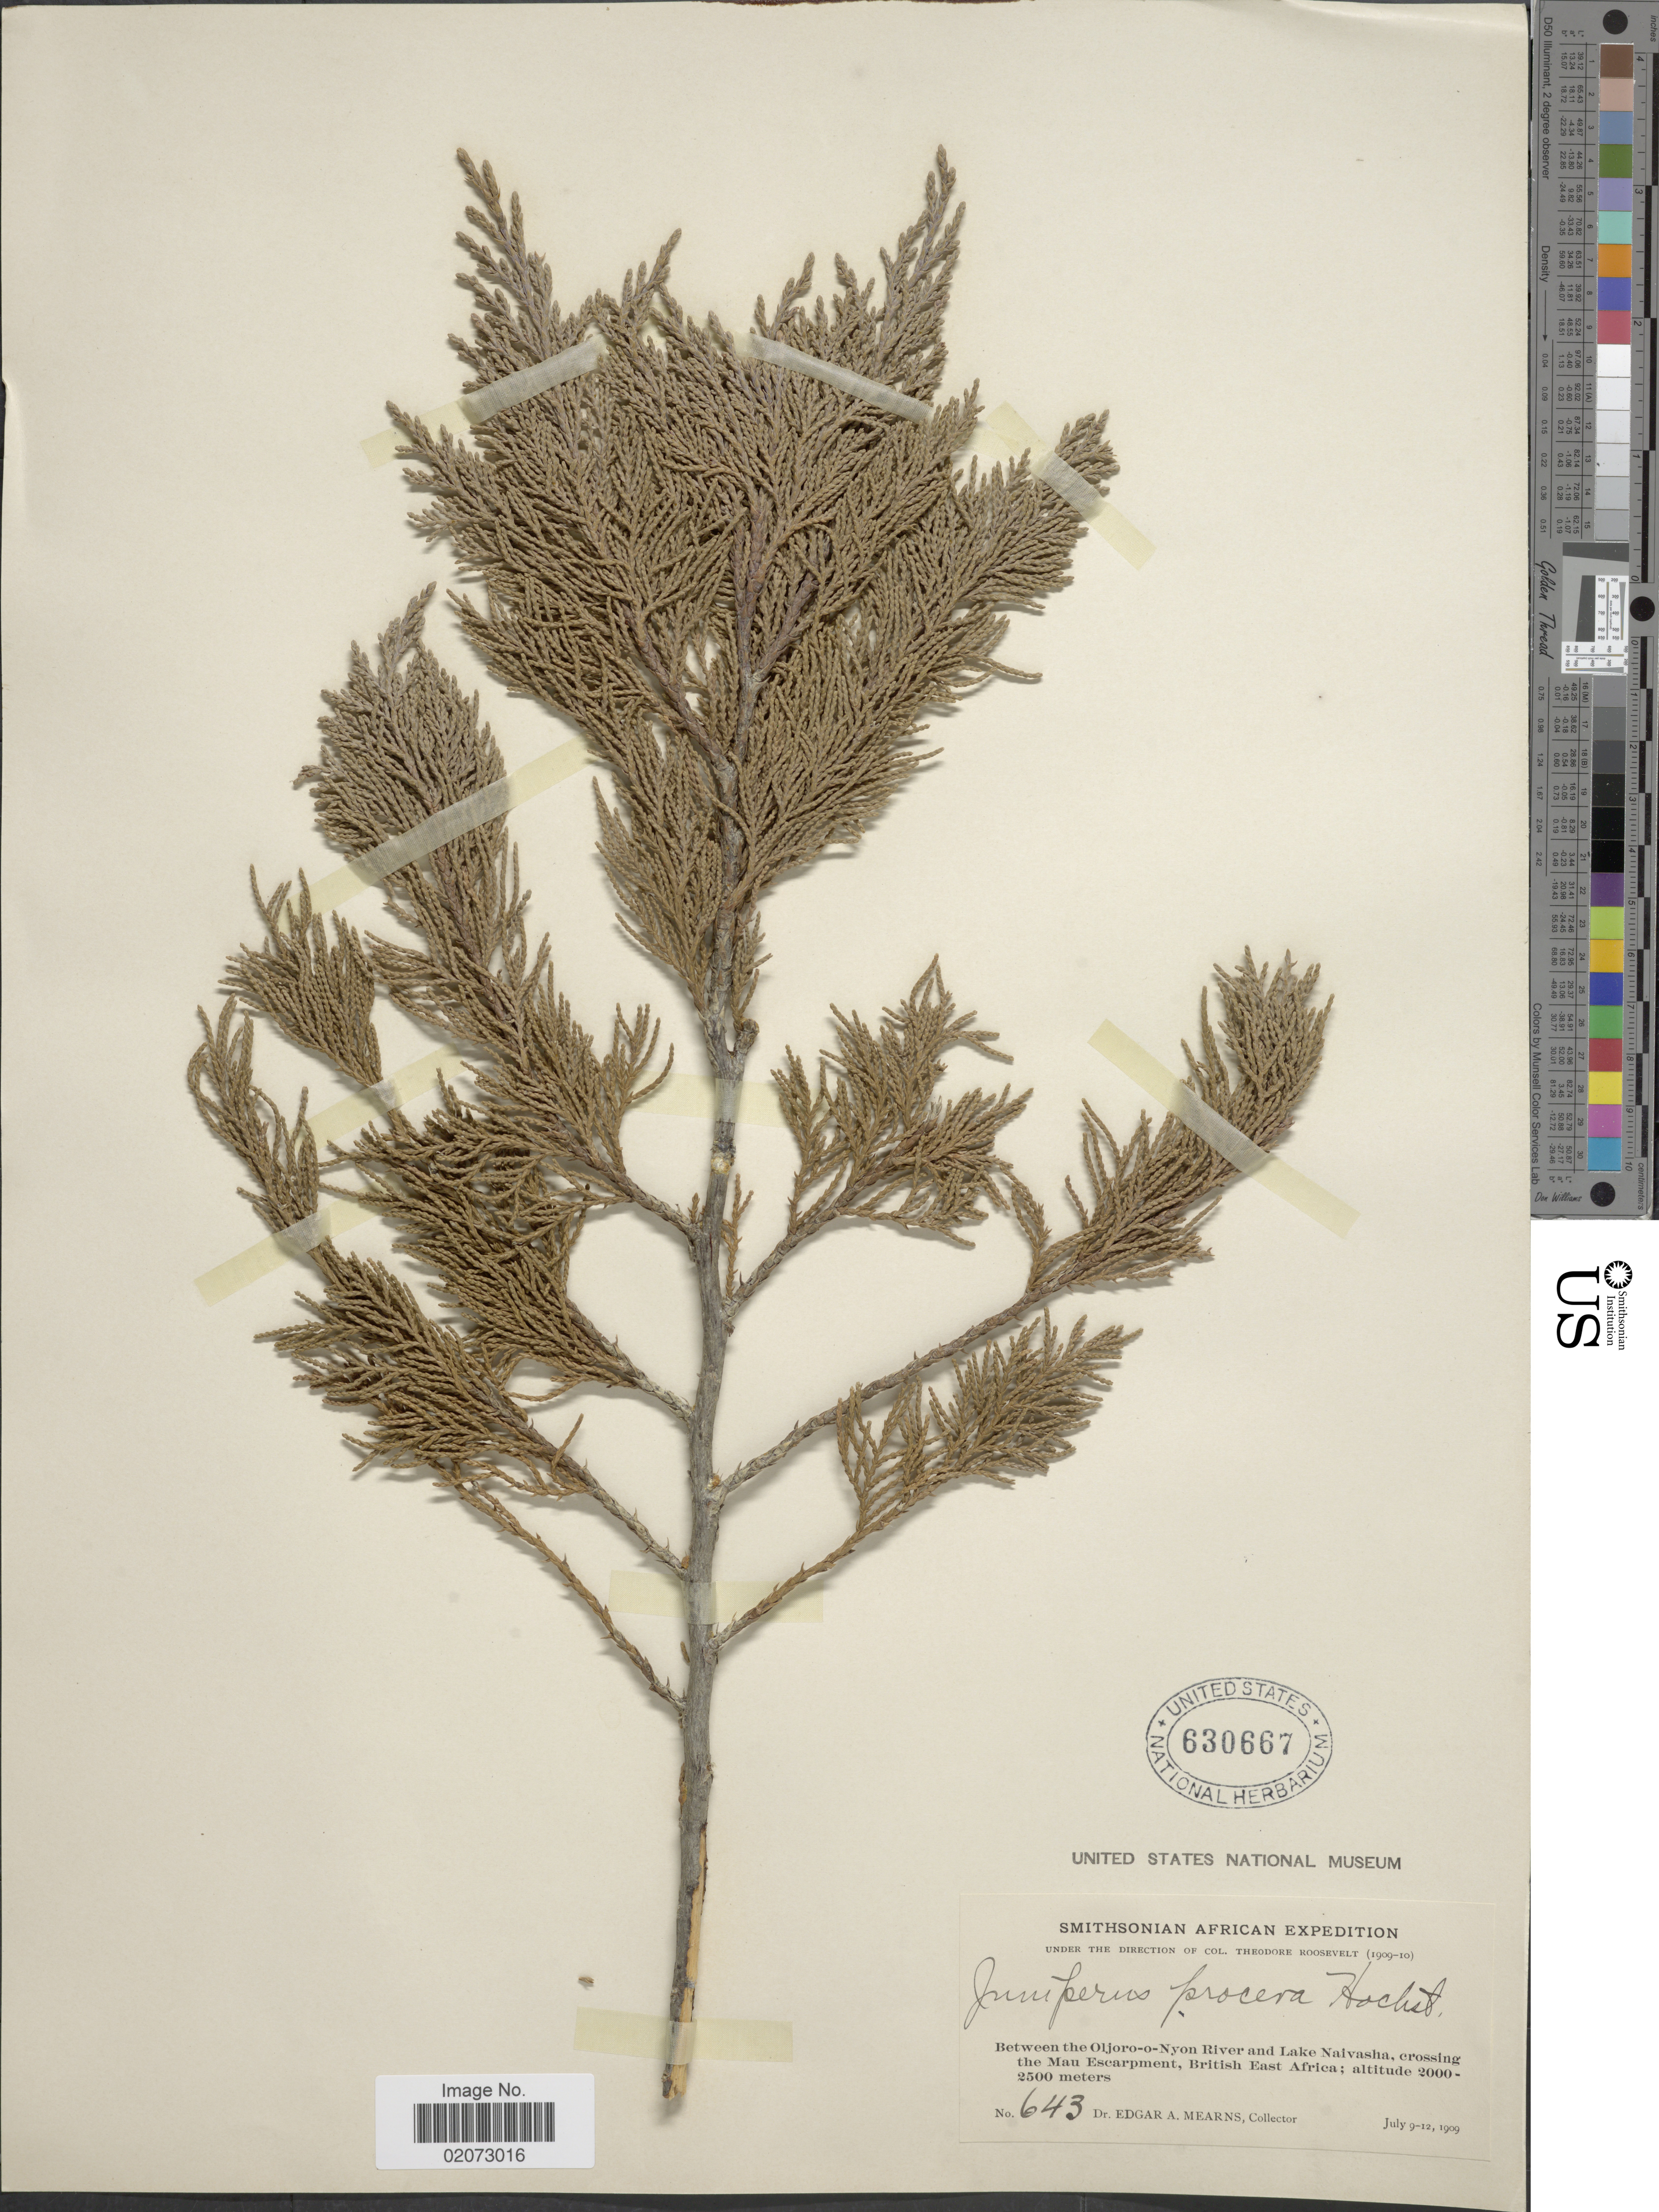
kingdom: Plantae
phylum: Tracheophyta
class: Pinopsida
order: Pinales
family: Cupressaceae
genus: Juniperus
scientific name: Juniperus procera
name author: Hochst. ex Endl.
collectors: E. A. Mearns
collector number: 643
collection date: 1909-07-09/1909-07-12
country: Kenya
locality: Between the Oljoro-o-Nyon River and Lake Naivasha, crossing the Man Escarpment, British East Africa.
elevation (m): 2000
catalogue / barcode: US 630667